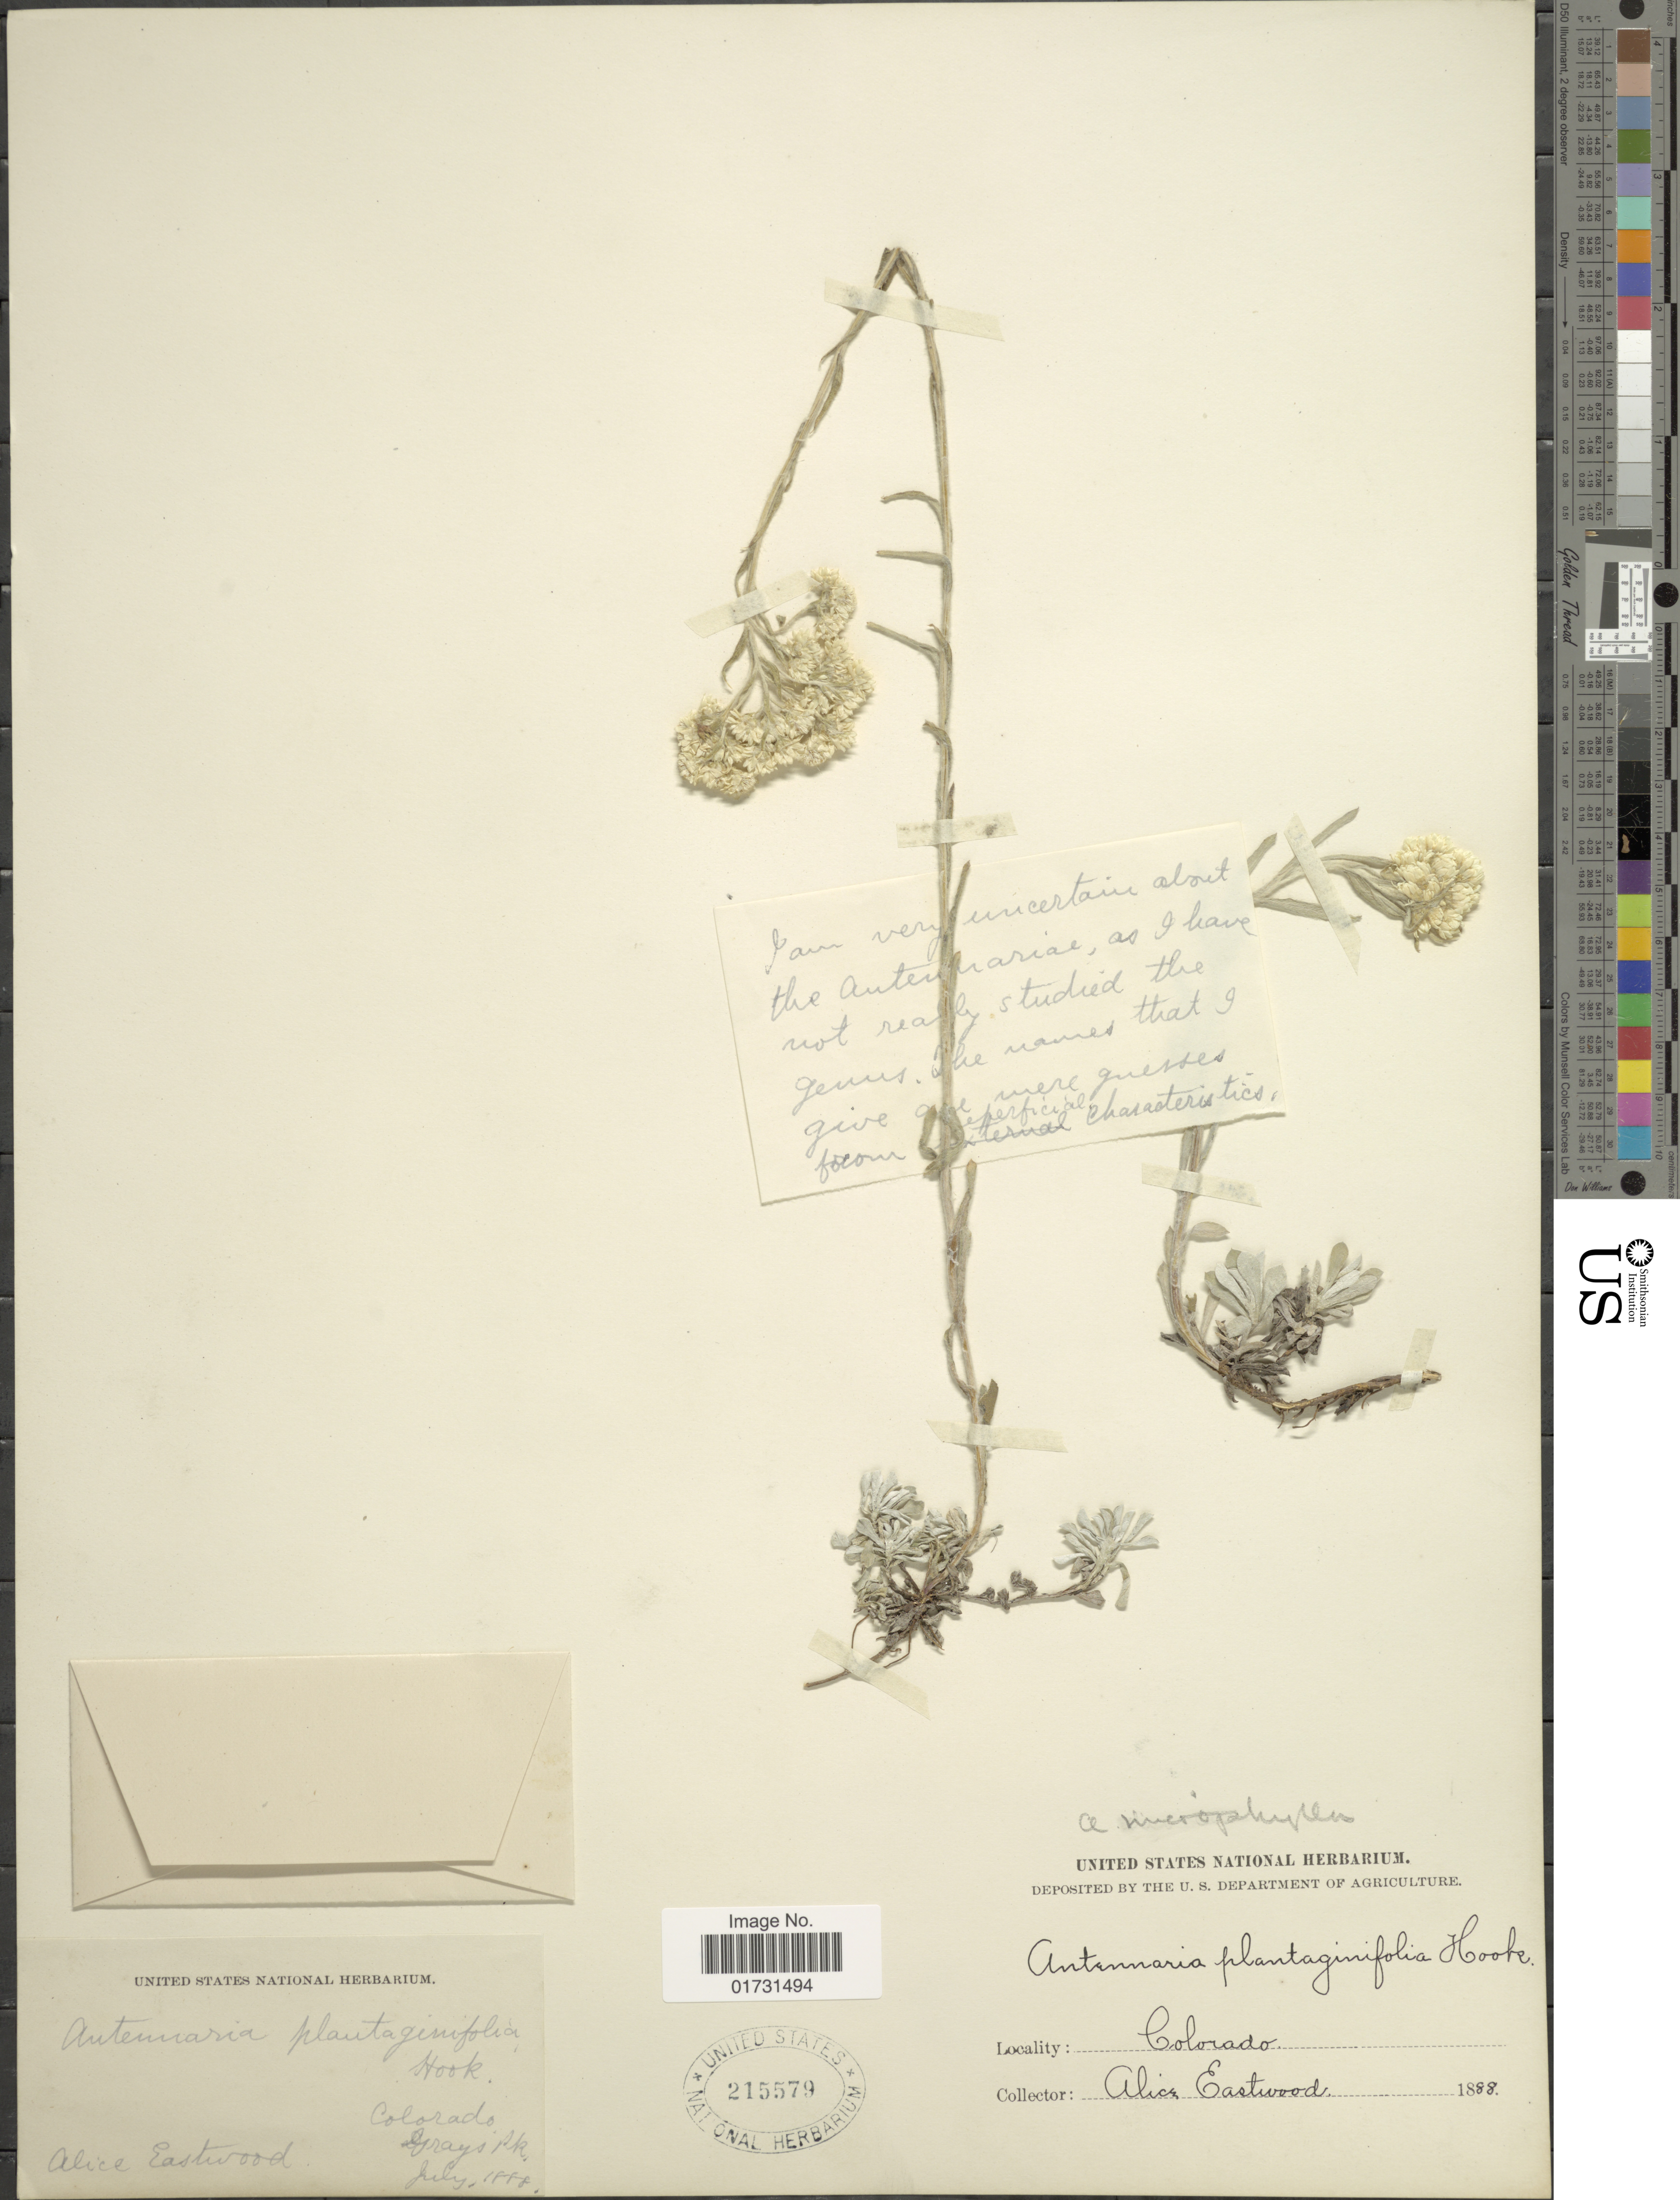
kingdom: Plantae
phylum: Tracheophyta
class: Magnoliopsida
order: Asterales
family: Asteraceae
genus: Antennaria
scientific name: Antennaria microphylla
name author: Rydb.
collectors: A. Eastwood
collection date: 1888-07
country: United States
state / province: Colorado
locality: Grays Pk.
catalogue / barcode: US 215579